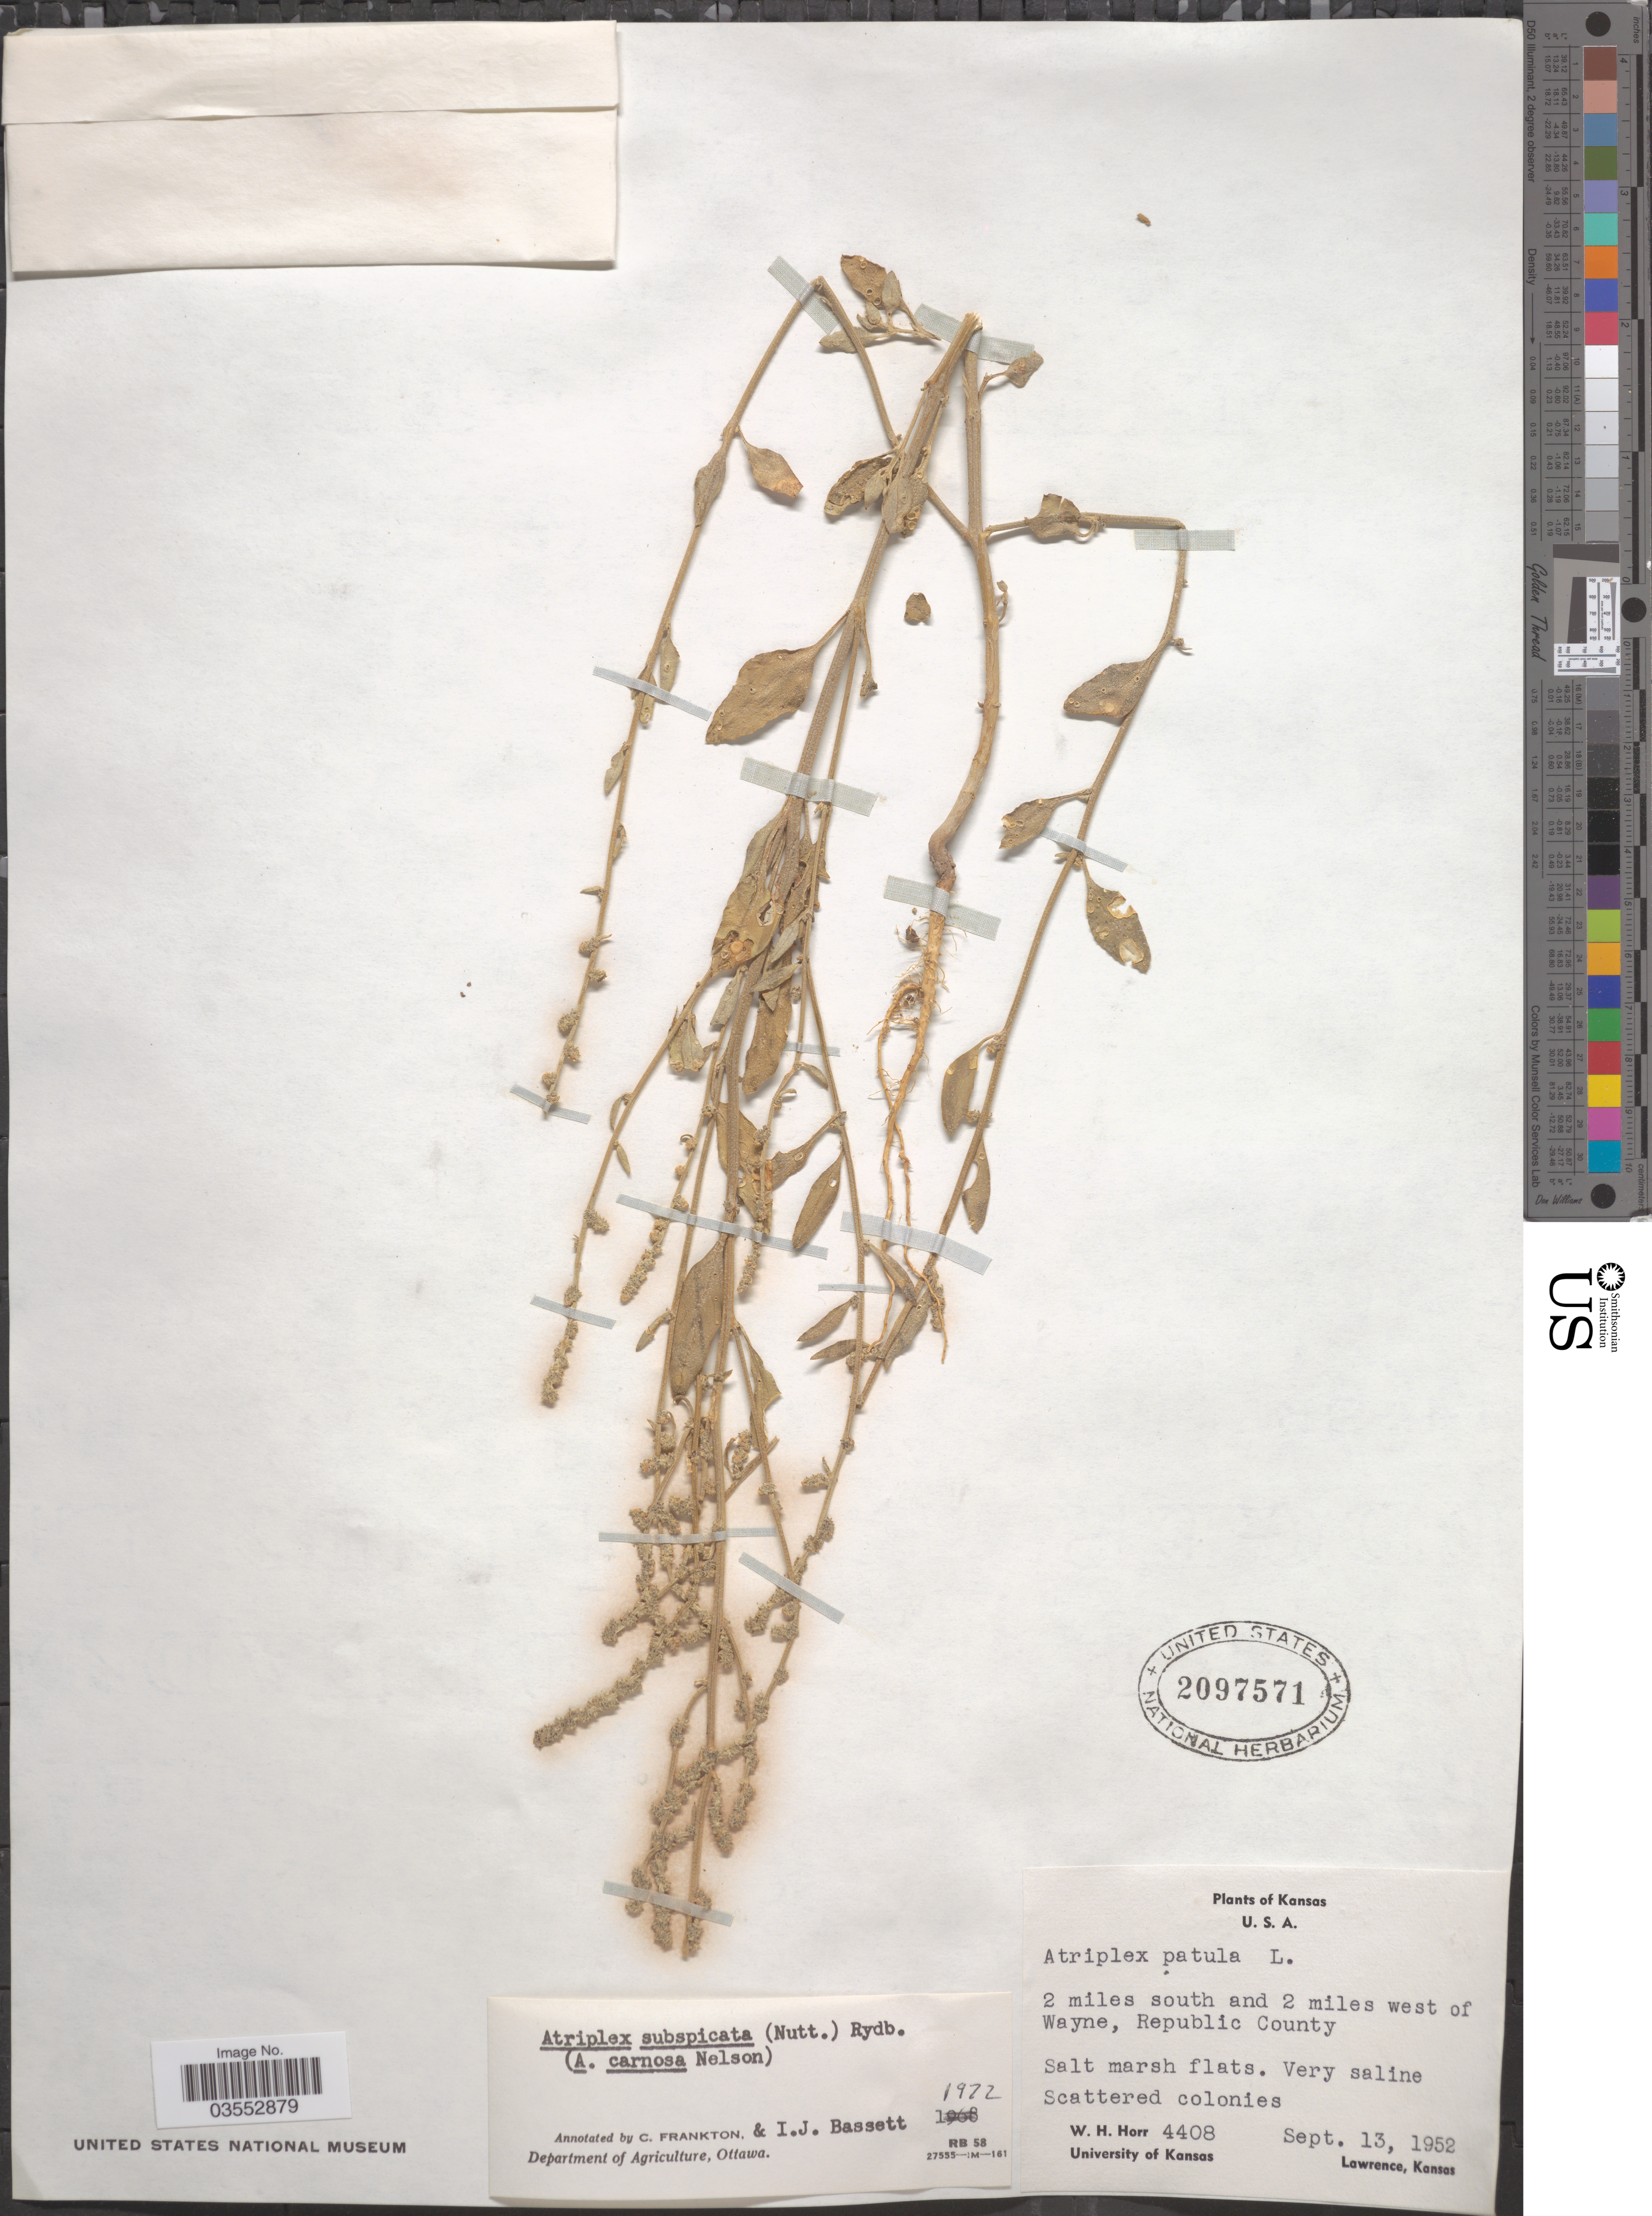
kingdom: Plantae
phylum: Tracheophyta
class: Magnoliopsida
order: Caryophyllales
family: Amaranthaceae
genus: Atriplex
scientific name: Atriplex subspicata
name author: (Nutt.) Rydb.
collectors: W. H. Horr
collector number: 4408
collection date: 1952-09-13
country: United States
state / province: Kansas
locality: U.S.A. 2 miles south and 2 miles west of Wayne, Republic County.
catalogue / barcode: US 2097571